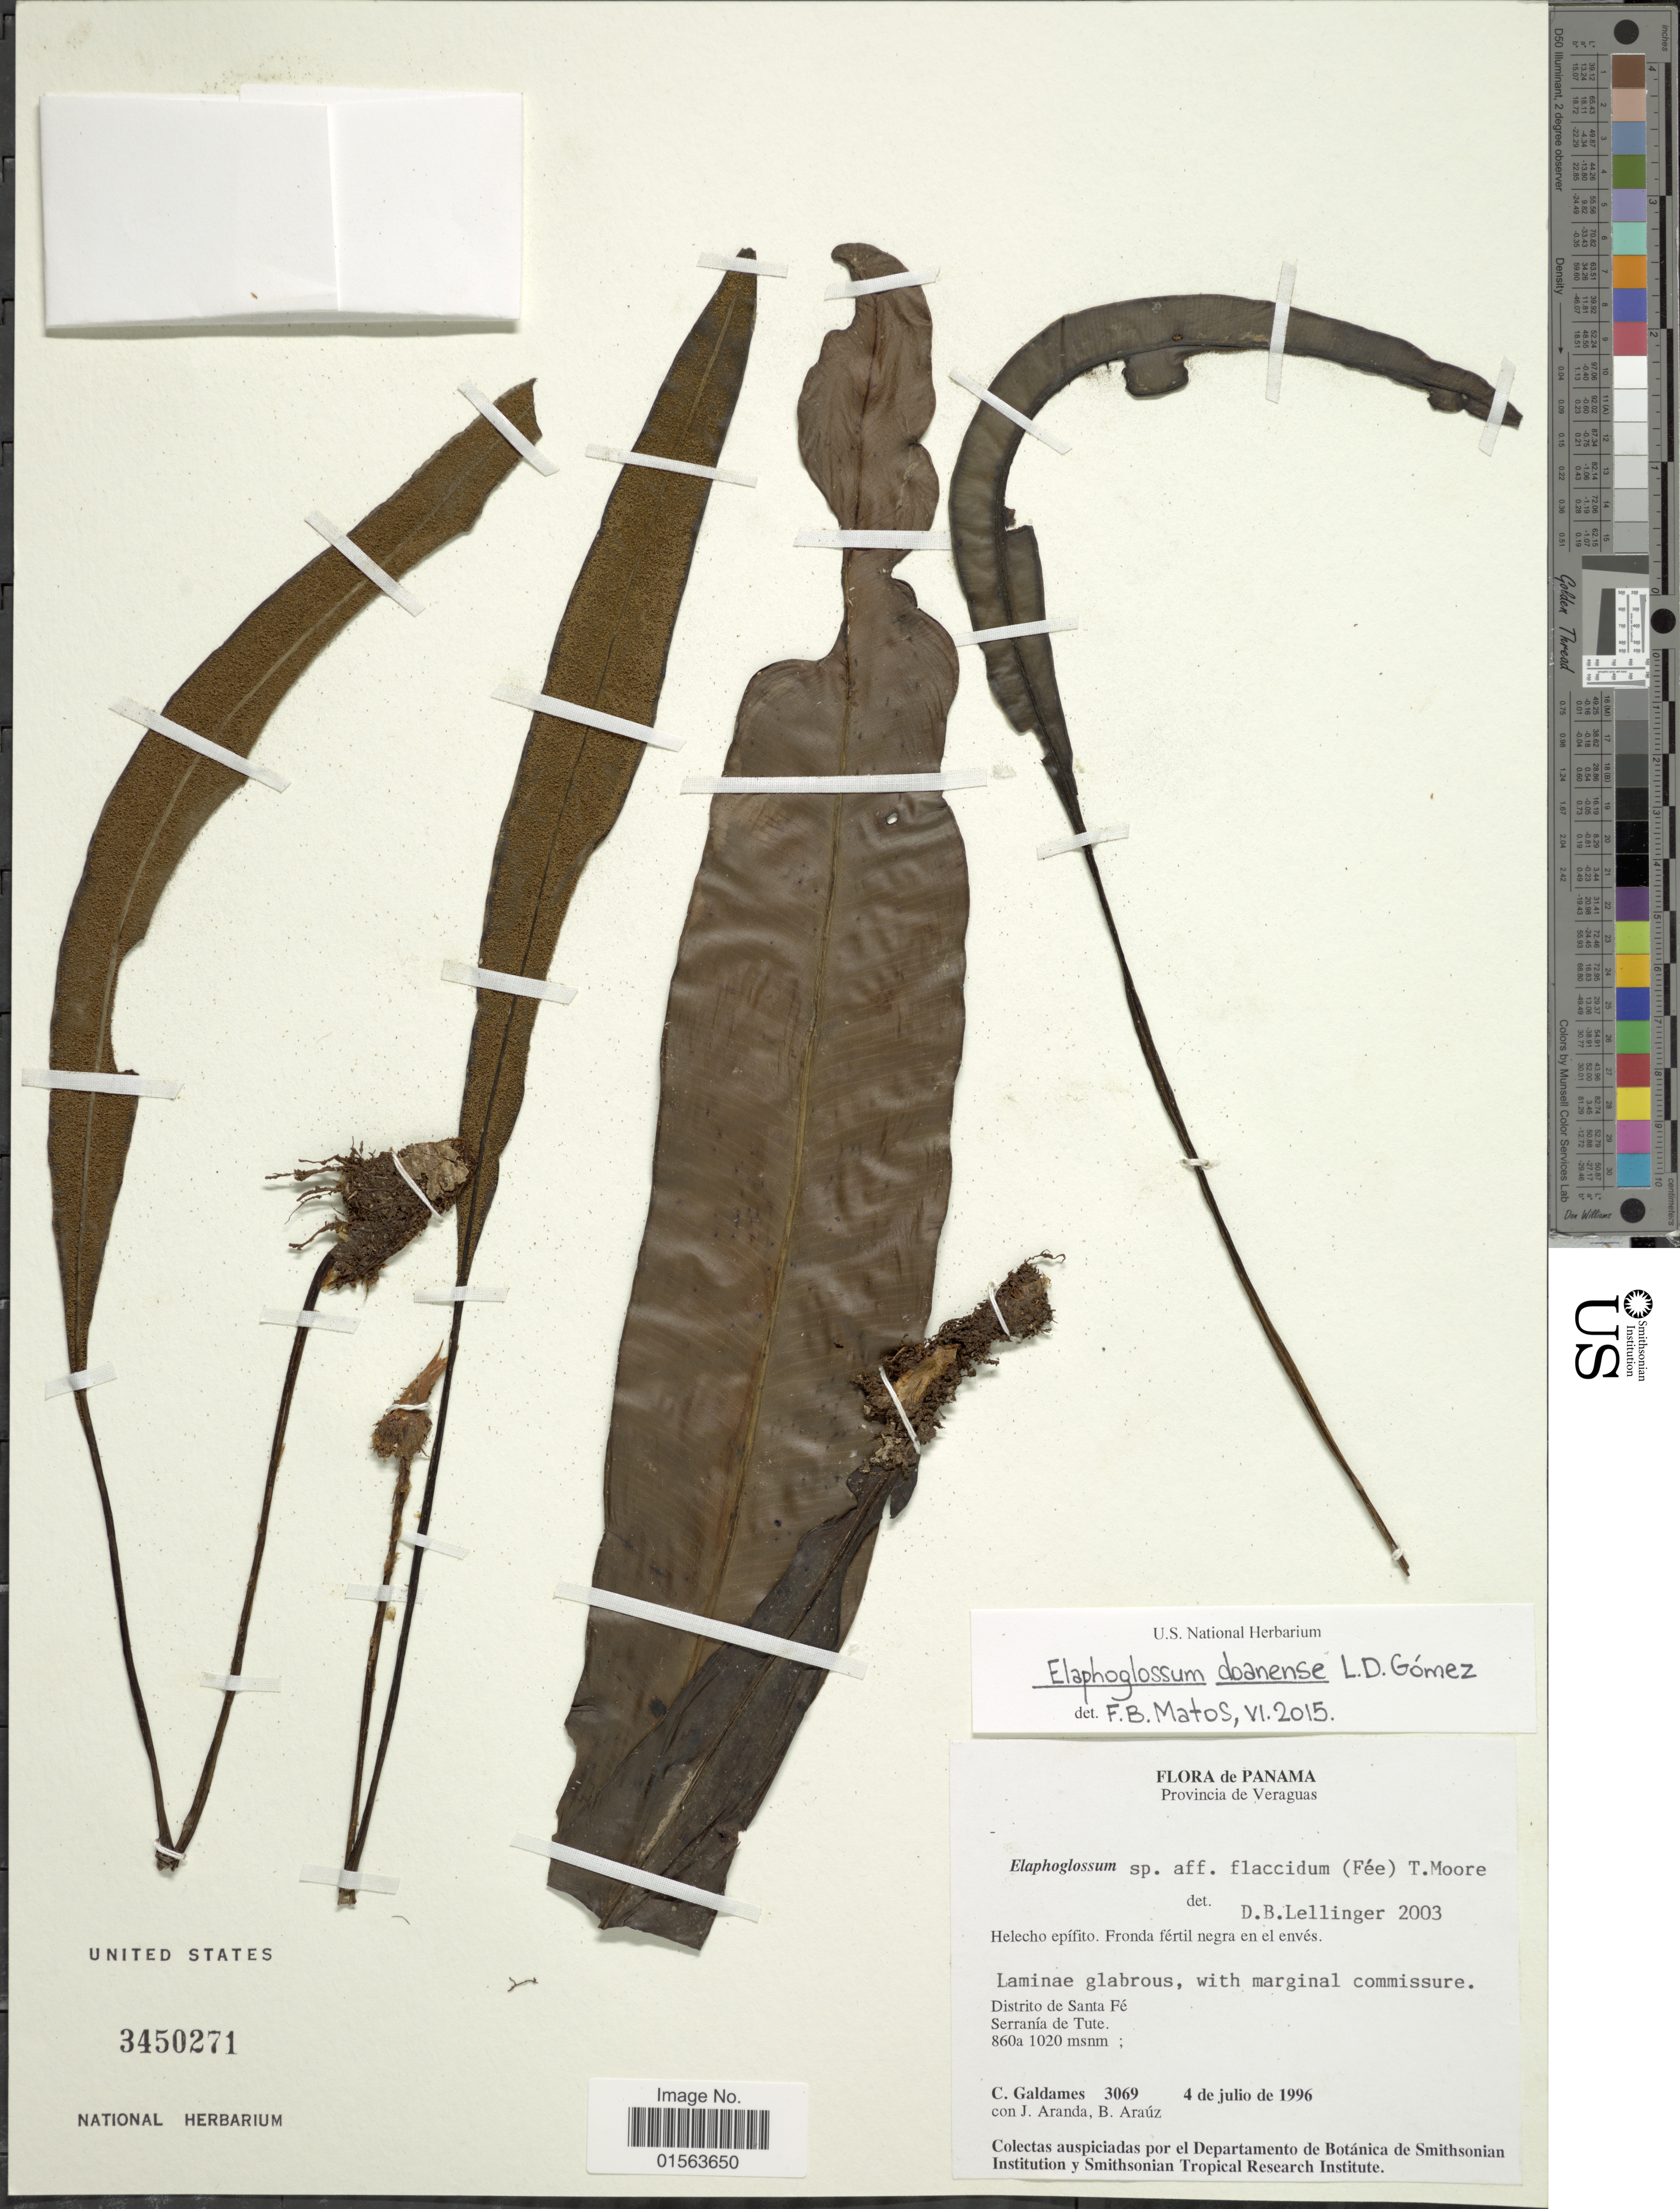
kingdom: Plantae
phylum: Tracheophyta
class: Polypodiopsida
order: Polypodiales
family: Dryopteridaceae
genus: Elaphoglossum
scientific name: Elaphoglossum doanense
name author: L.D. Gómez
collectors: C. Galdames, J. Aranda & B. Araúz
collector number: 3069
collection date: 1996-07-04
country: Panama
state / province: Veraguas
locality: Provincia de Veraguas, Distrito de Santa Fe, Serrania de Tute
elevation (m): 860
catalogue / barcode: US 3450271